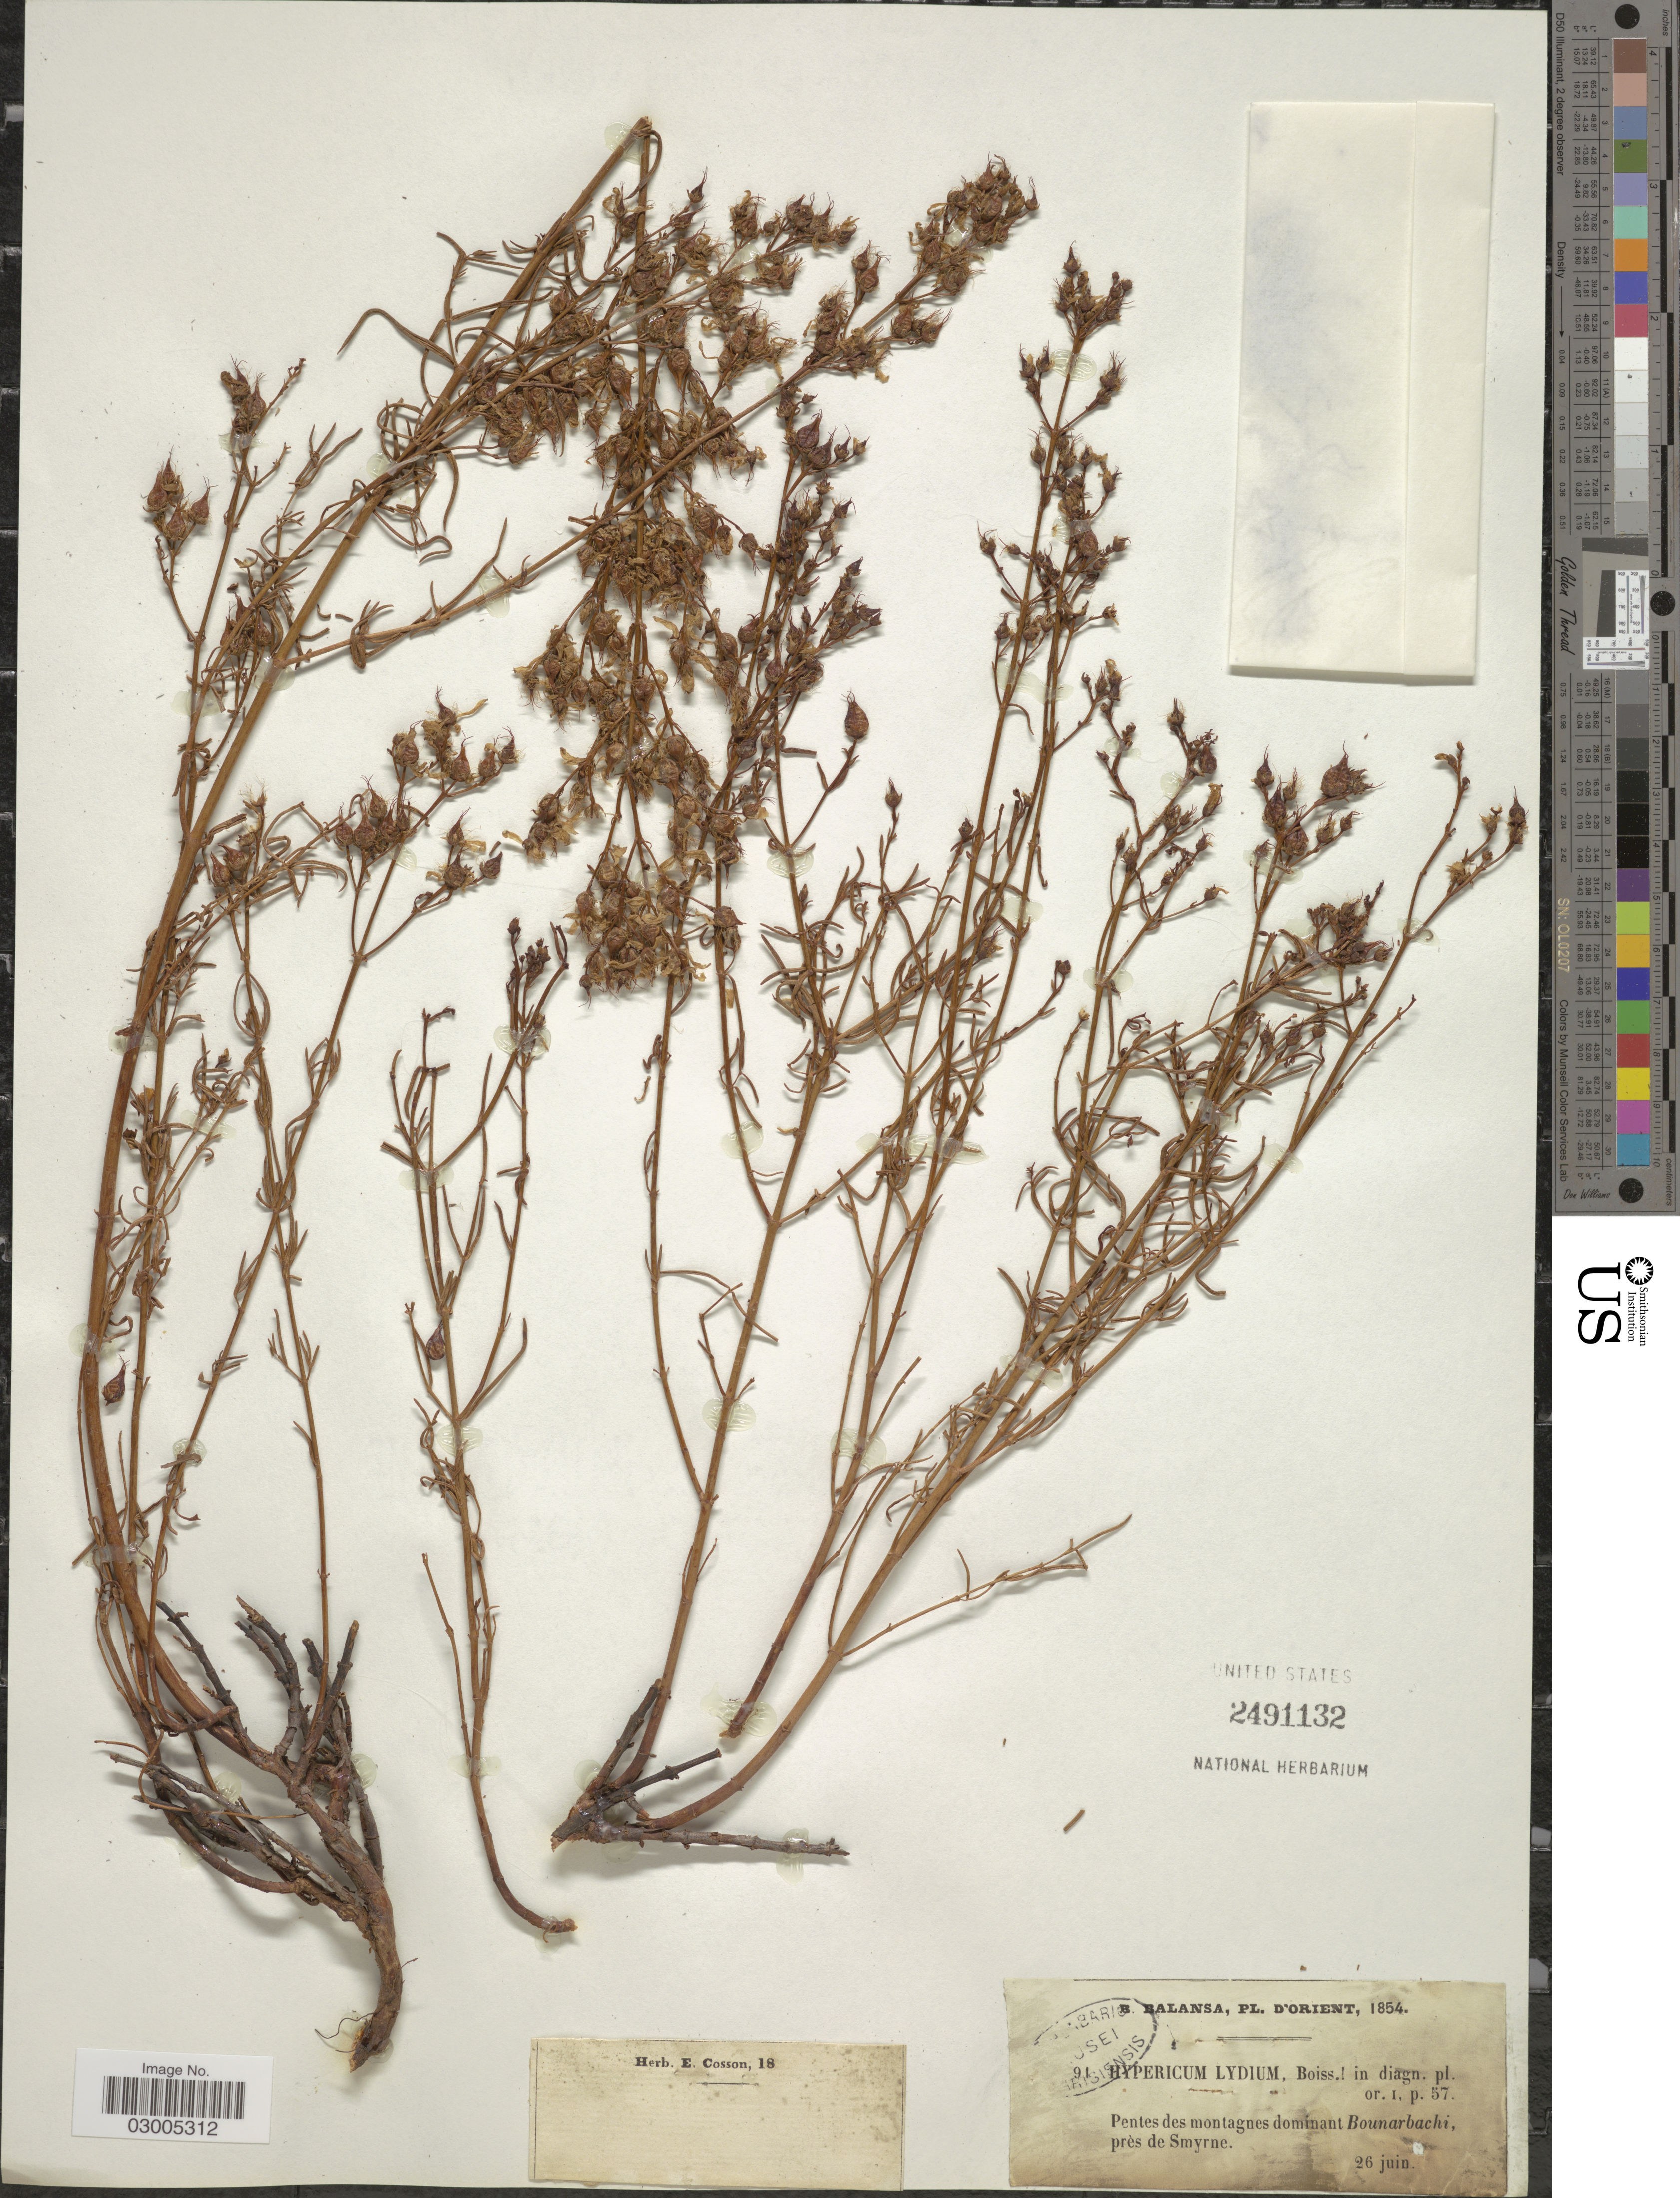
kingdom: Plantae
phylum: Tracheophyta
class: Magnoliopsida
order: Malpighiales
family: Hypericaceae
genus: Hypericum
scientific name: Hypericum lydium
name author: Boiss.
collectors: B. Balansa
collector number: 91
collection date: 1854-06-26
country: Turkey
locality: D'Orient. Pentes des montagnes dominant Bounarbachi, près de Smyrne.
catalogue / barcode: US 2491132